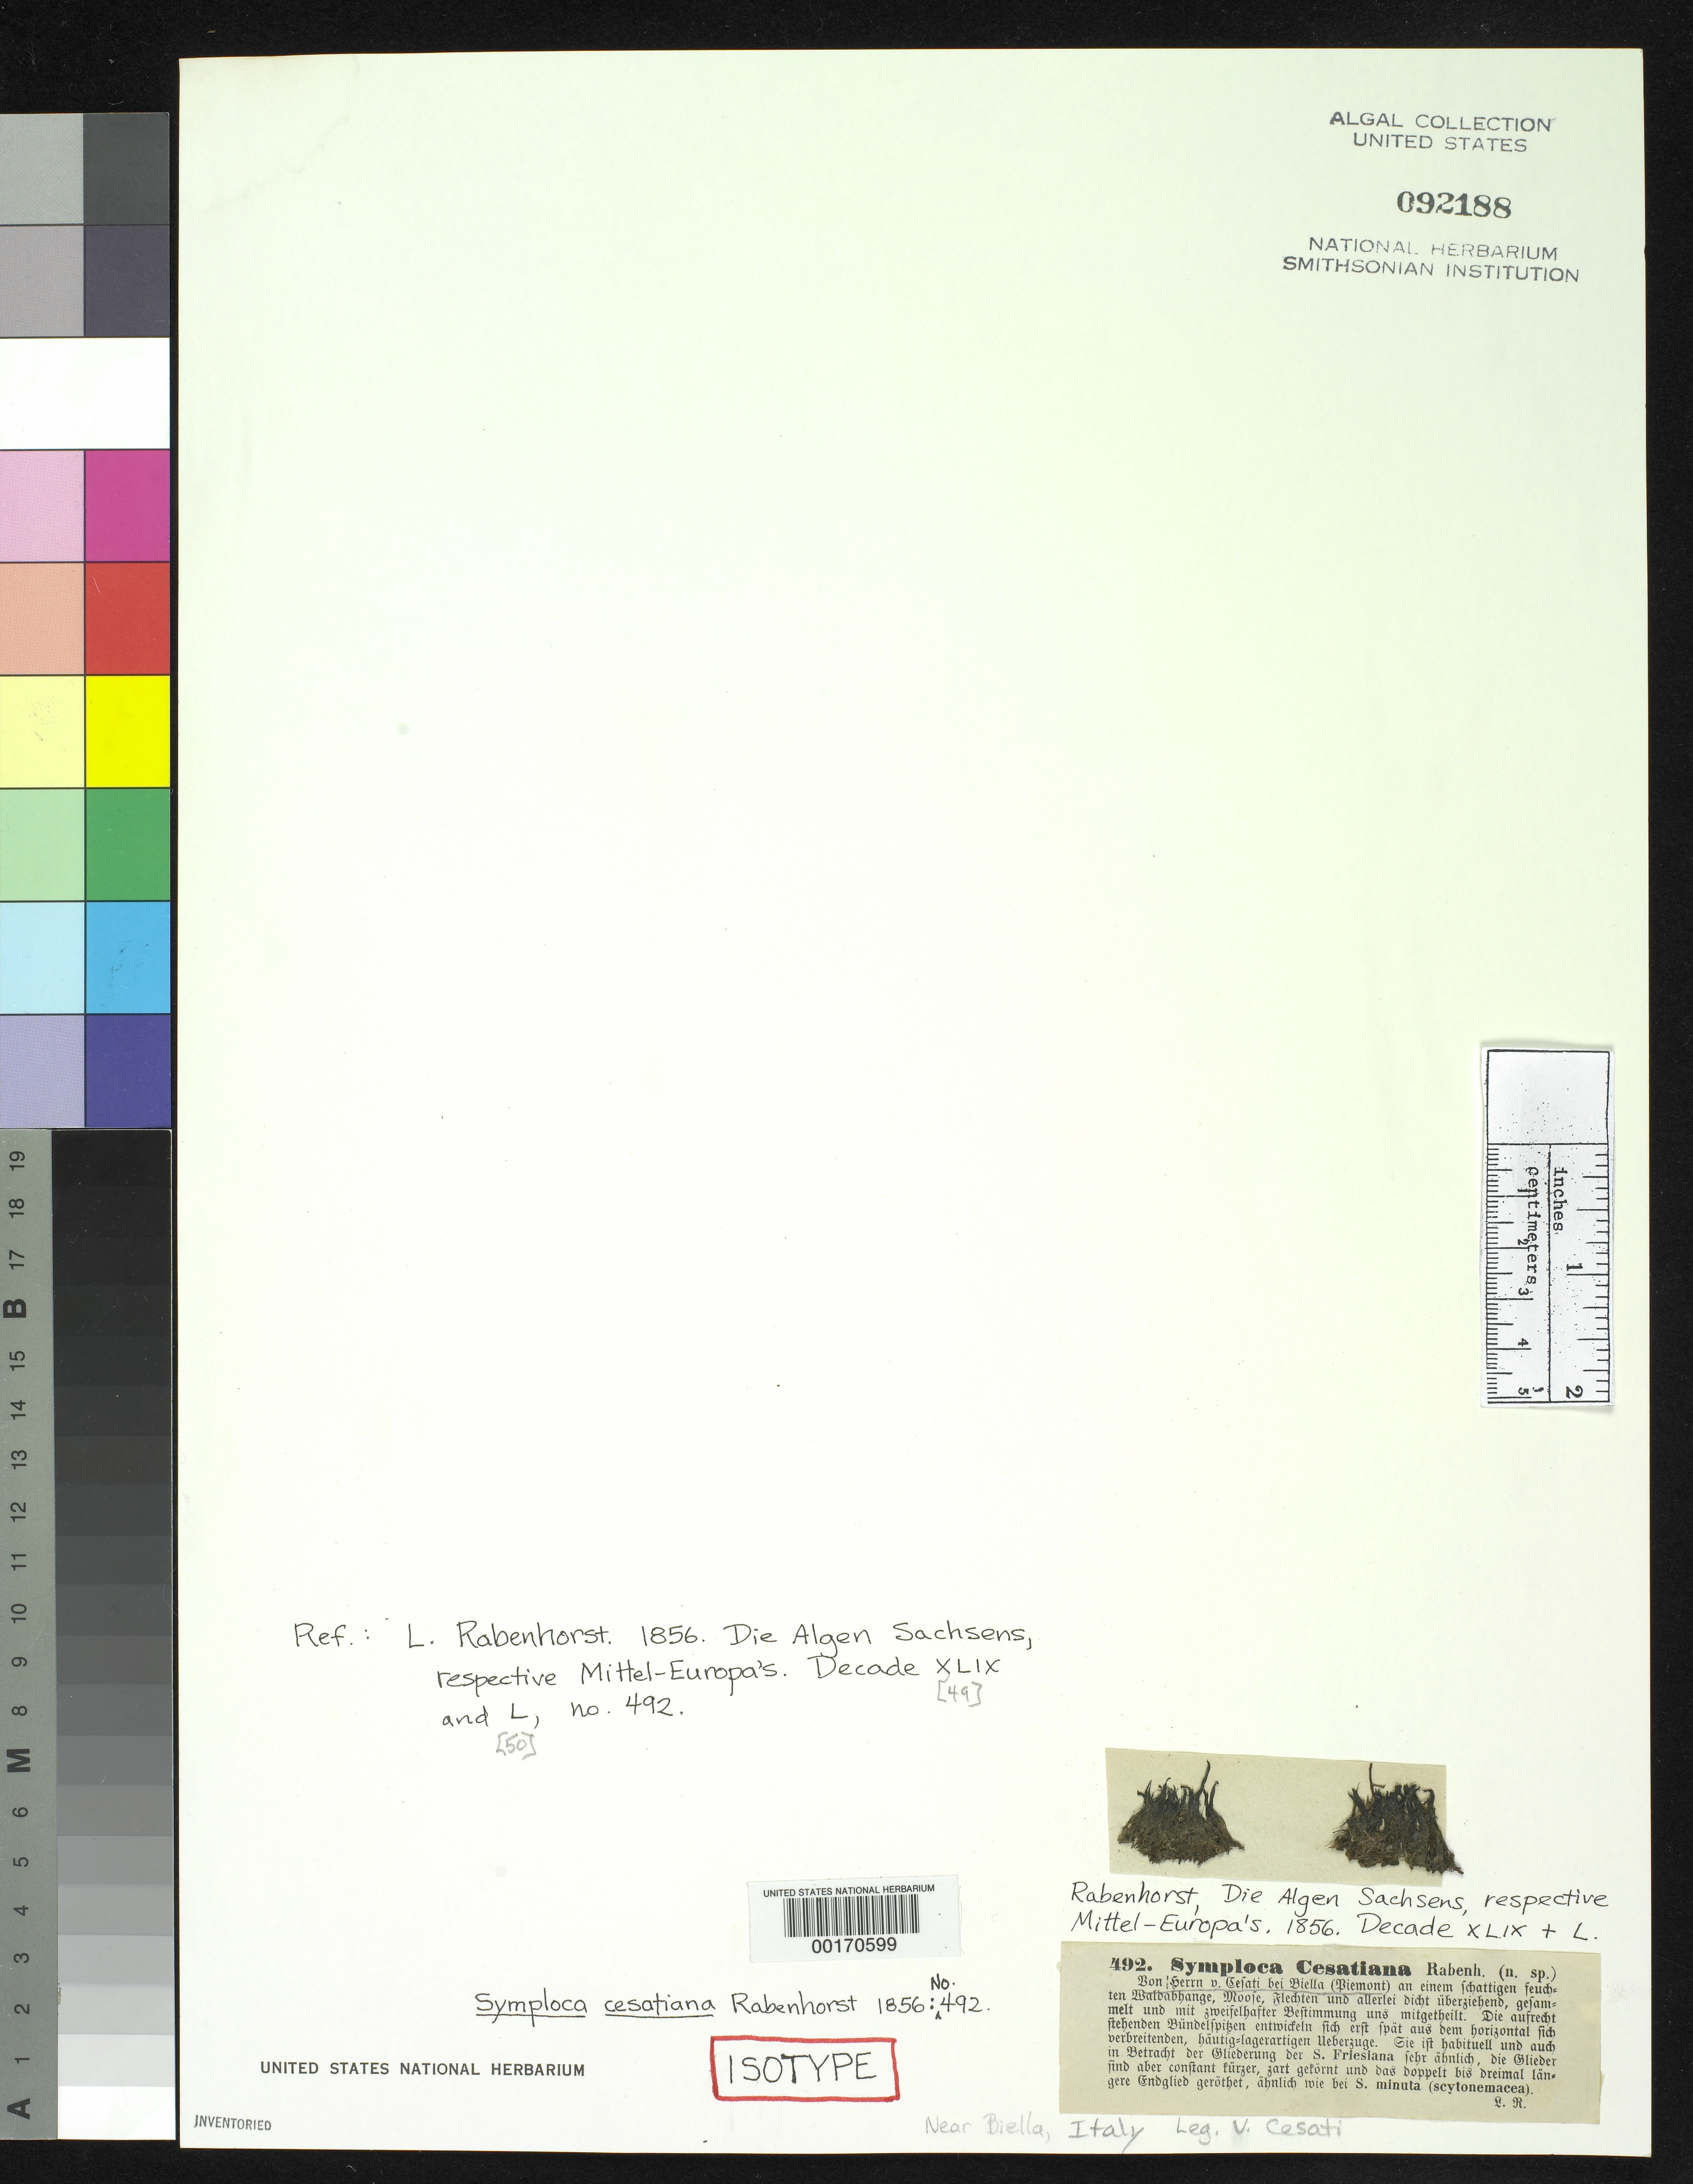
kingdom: Bacteria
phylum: Cyanobacteria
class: Cyanobacteriia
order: Cyanobacteriales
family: Coleofasciculaceae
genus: Symploca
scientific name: Symploca cesatiana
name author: Rabenh.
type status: Isotype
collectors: V. de Cesati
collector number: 492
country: Italy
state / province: Piedmont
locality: Biella, Vercelli Province.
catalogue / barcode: US 92188